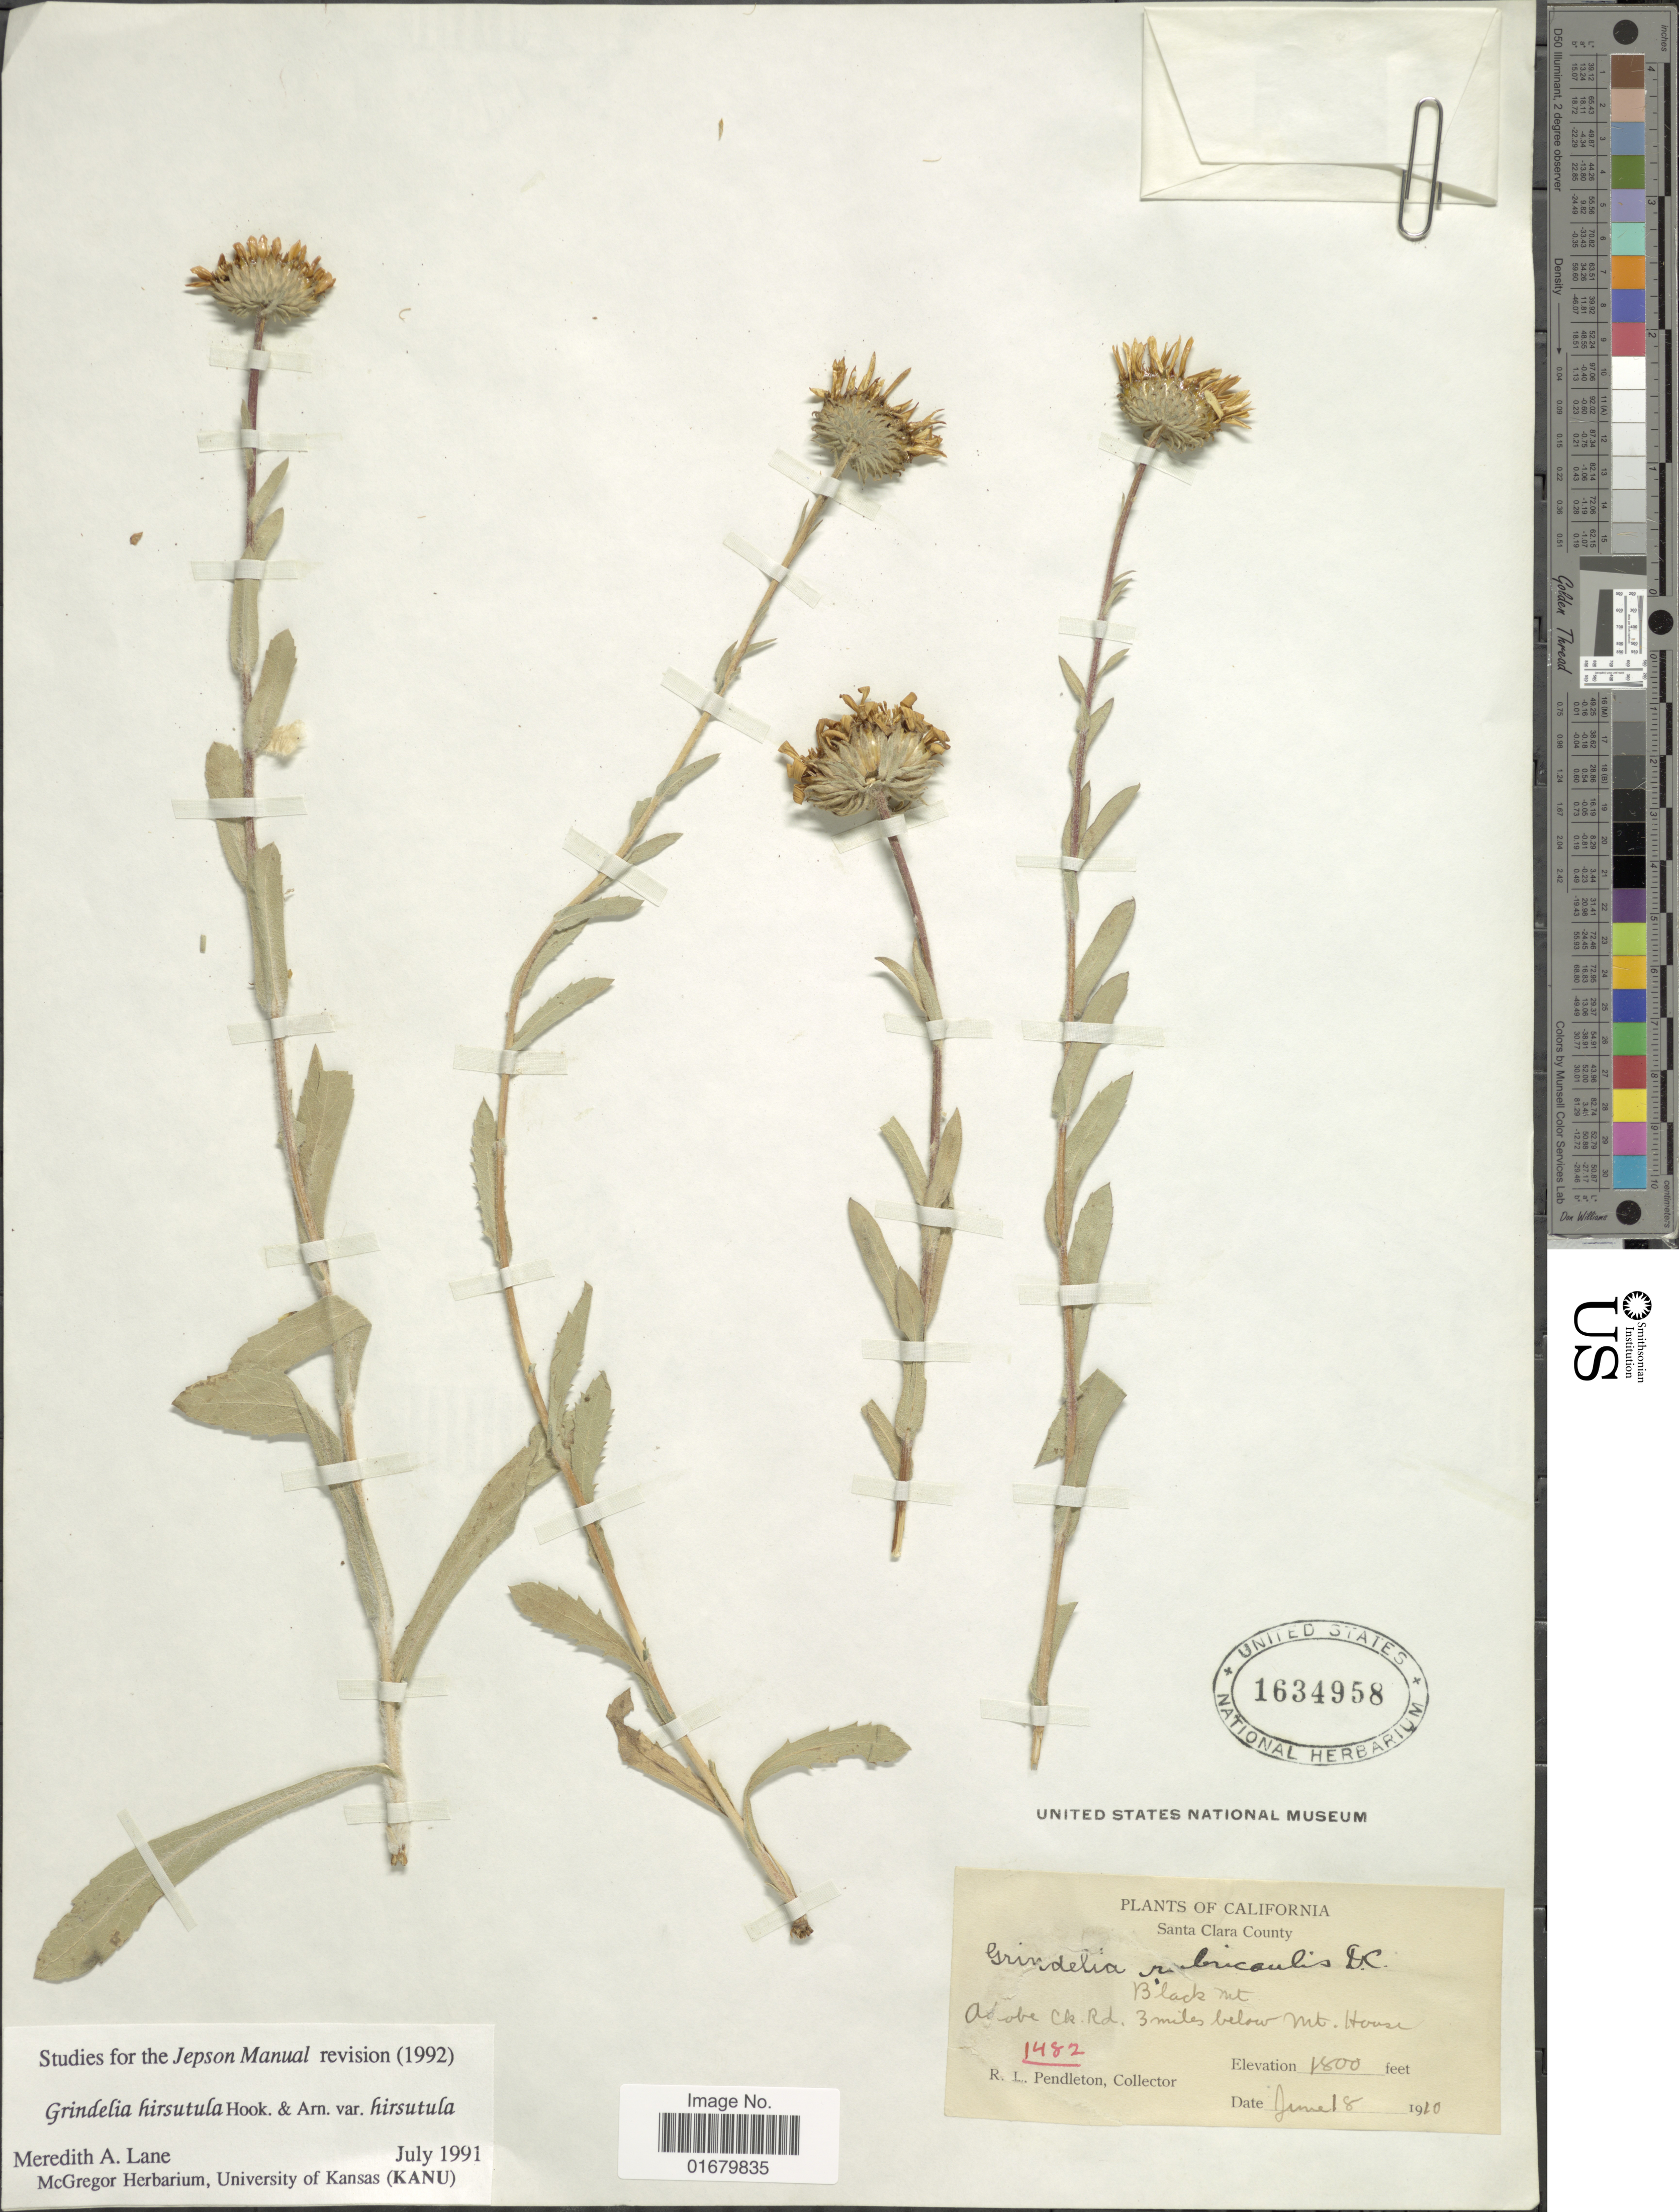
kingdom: Plantae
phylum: Tracheophyta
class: Magnoliopsida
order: Asterales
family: Asteraceae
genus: Grindelia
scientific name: Grindelia hirsutula var. hirsutula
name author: Hook. & Arn.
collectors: R. Pendleton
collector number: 1482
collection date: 1910-06-18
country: United States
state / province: California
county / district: Santa Clara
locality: Santa Clara County, above Ck. Rd. 3 miles below Mt. House.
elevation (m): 549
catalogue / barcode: US 1634958